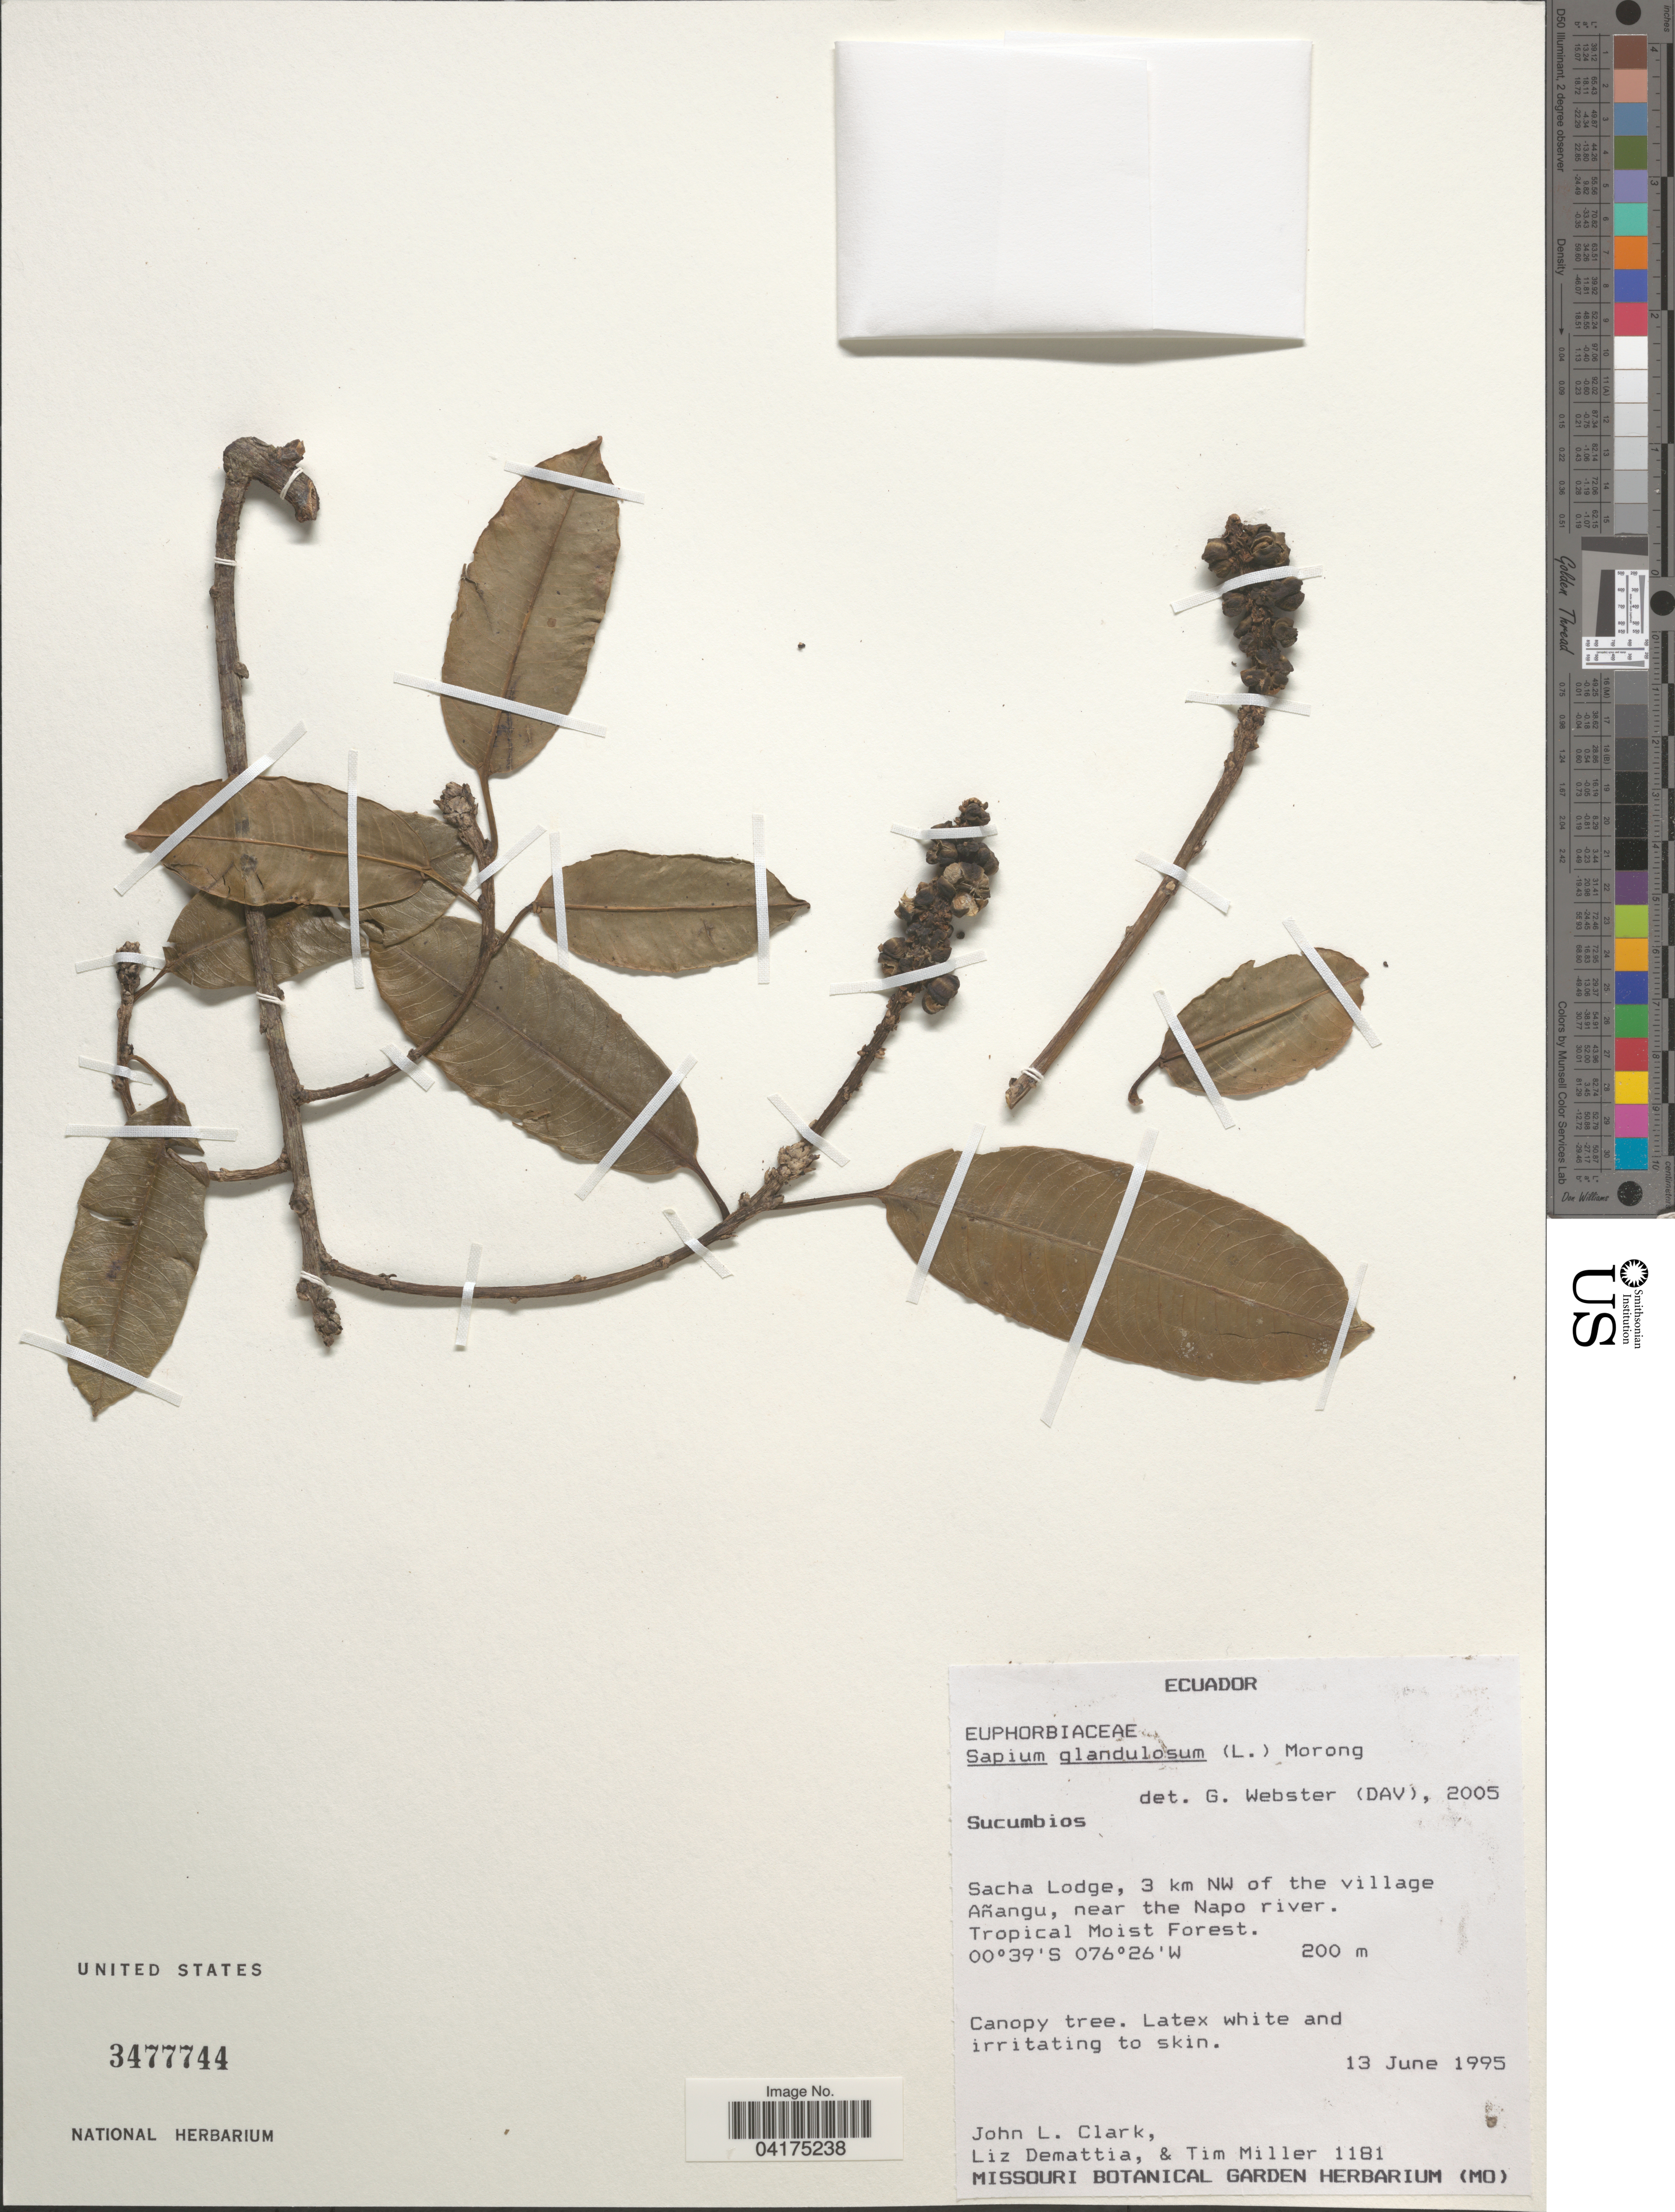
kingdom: Plantae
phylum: Tracheophyta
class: Magnoliopsida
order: Malpighiales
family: Euphorbiaceae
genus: Sapium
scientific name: Sapium glandulosum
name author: (L.) Morong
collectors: J. L. Clark, L. Demattia & T. Miller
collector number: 1181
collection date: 1995-06-13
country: Ecuador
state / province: Sucumbíos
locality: Sacha Lodge, 3 km NW of the village Añangu, near the Napo river. Tropical Moist Forest.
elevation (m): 200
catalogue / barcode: US 3477744